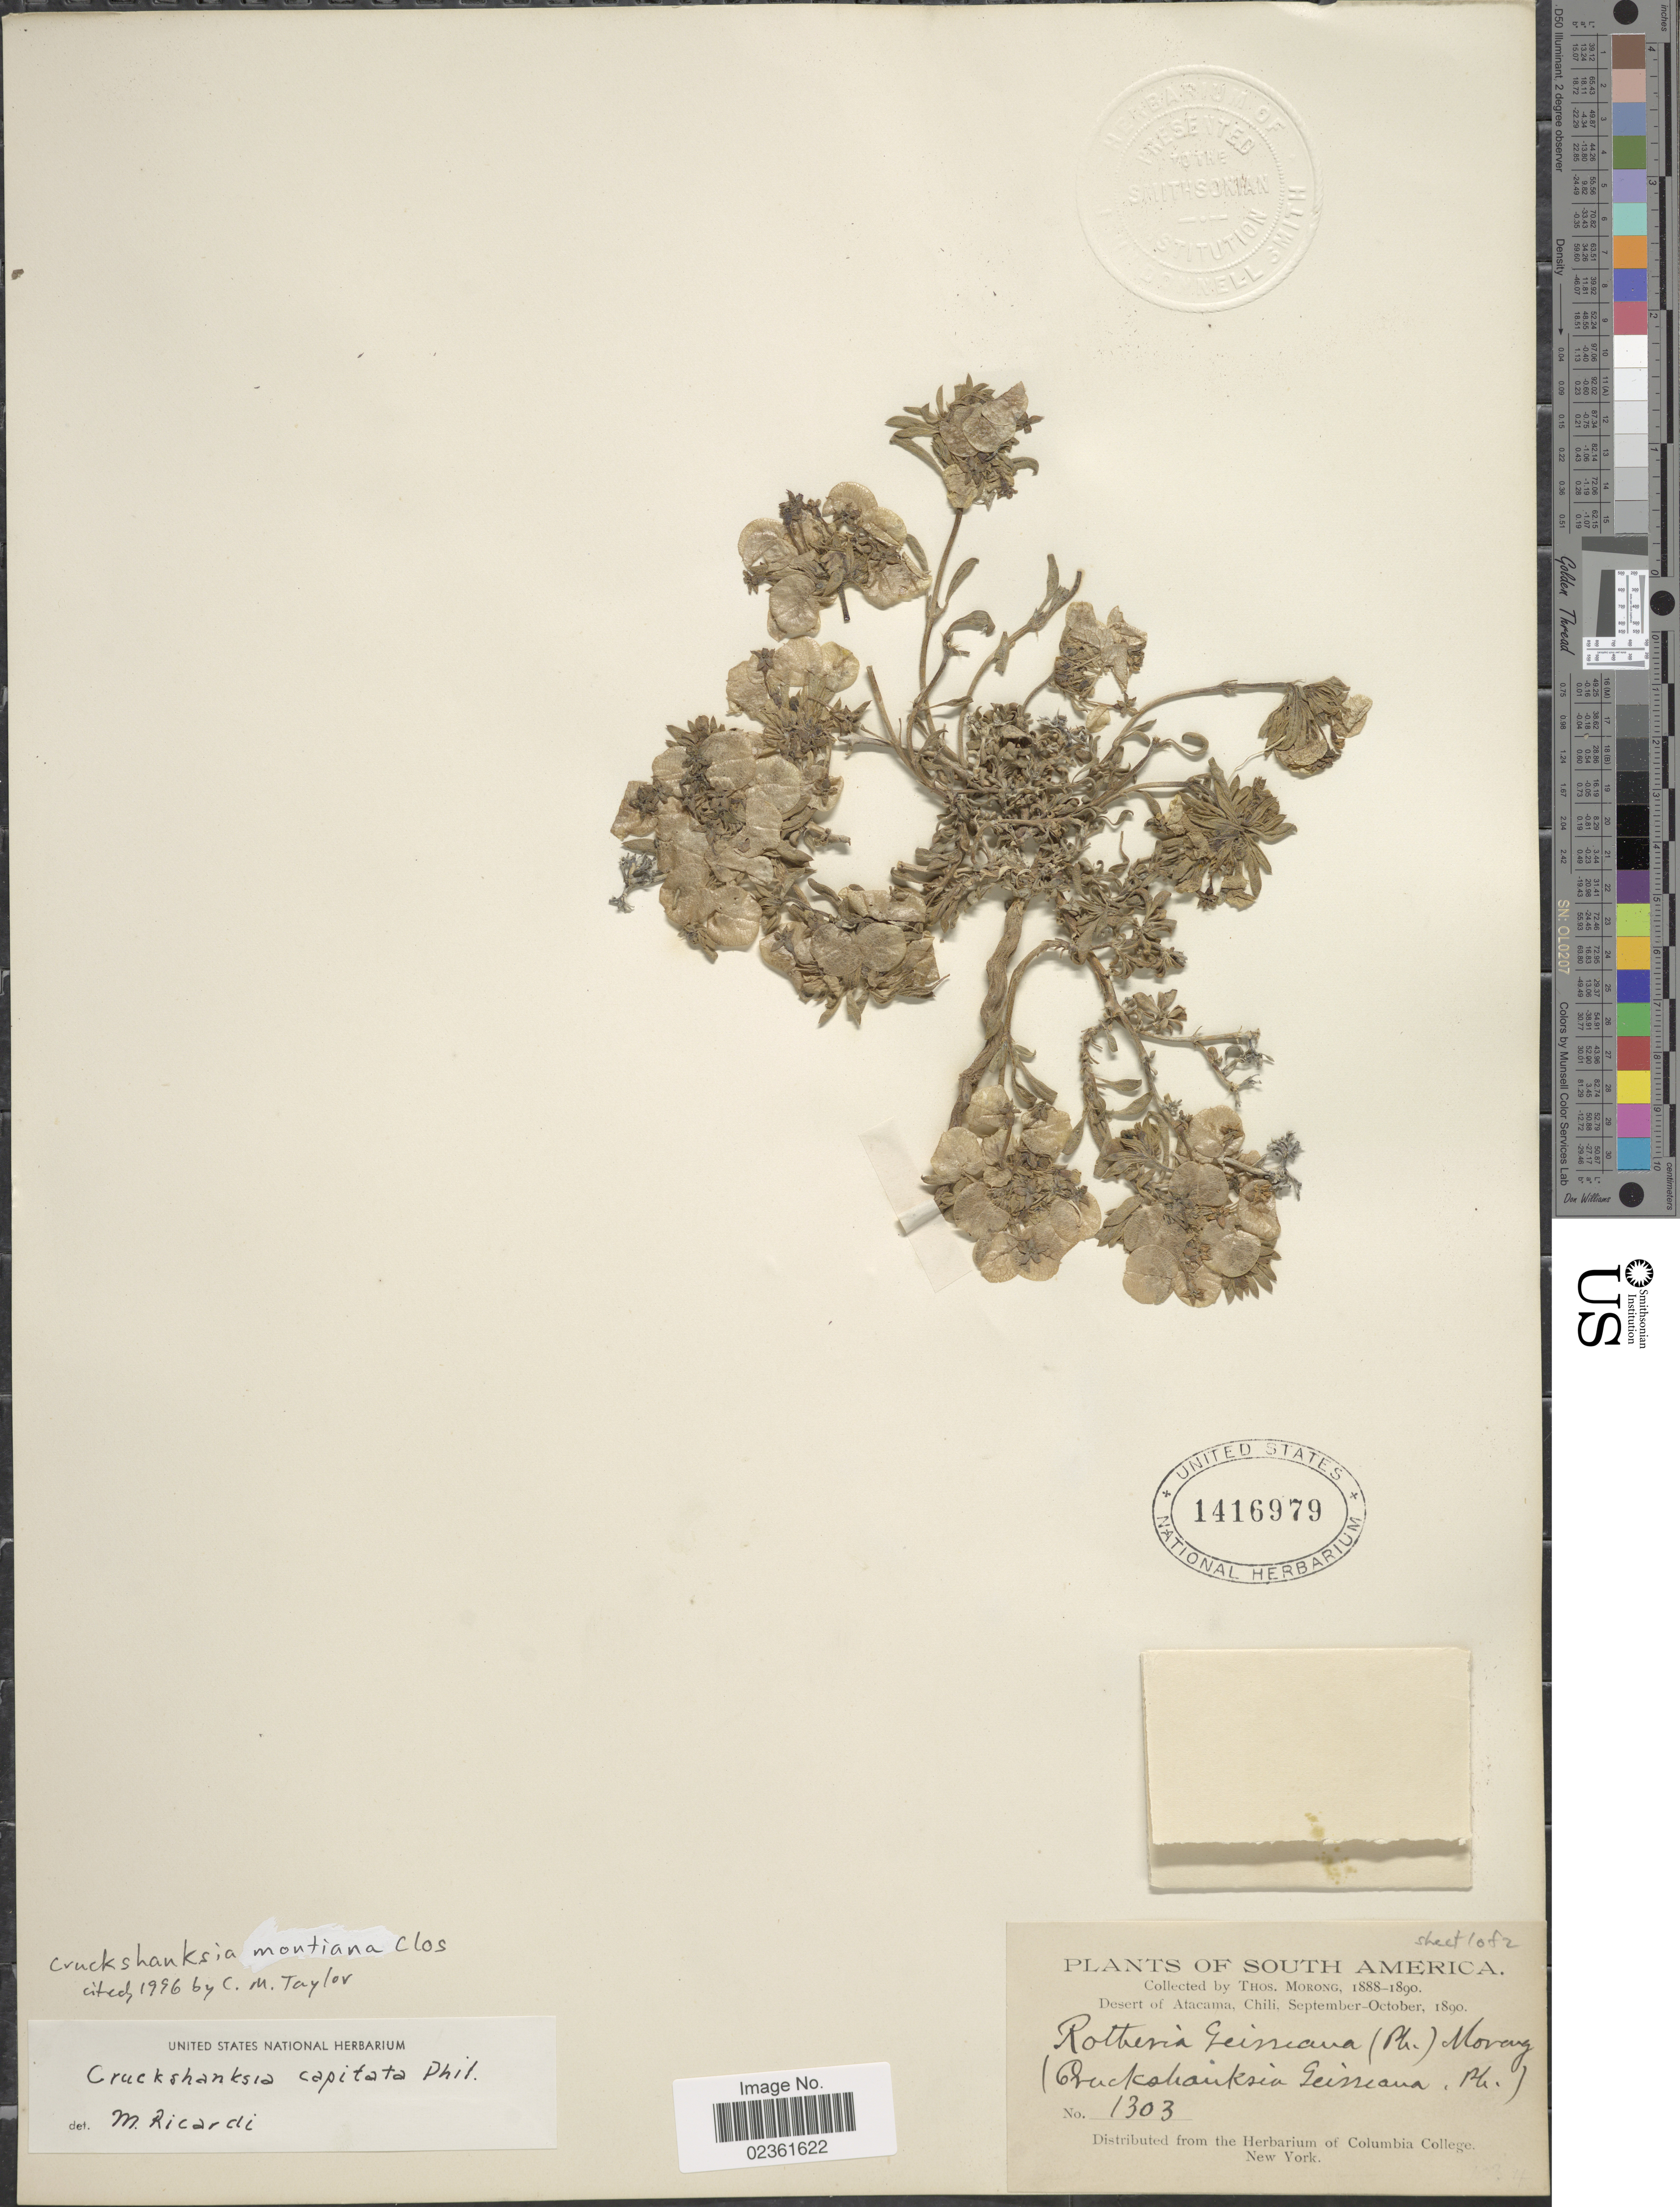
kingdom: Plantae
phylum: Tracheophyta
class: Magnoliopsida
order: Gentianales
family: Rubiaceae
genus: Cruckshanksia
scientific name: Cruckshanksia montiana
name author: Clos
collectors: ex herb. T. Morong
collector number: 1303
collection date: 1888-09/1890-10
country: Chile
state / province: Atacama (III)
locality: Desert of Atacama.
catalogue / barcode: US 1416979